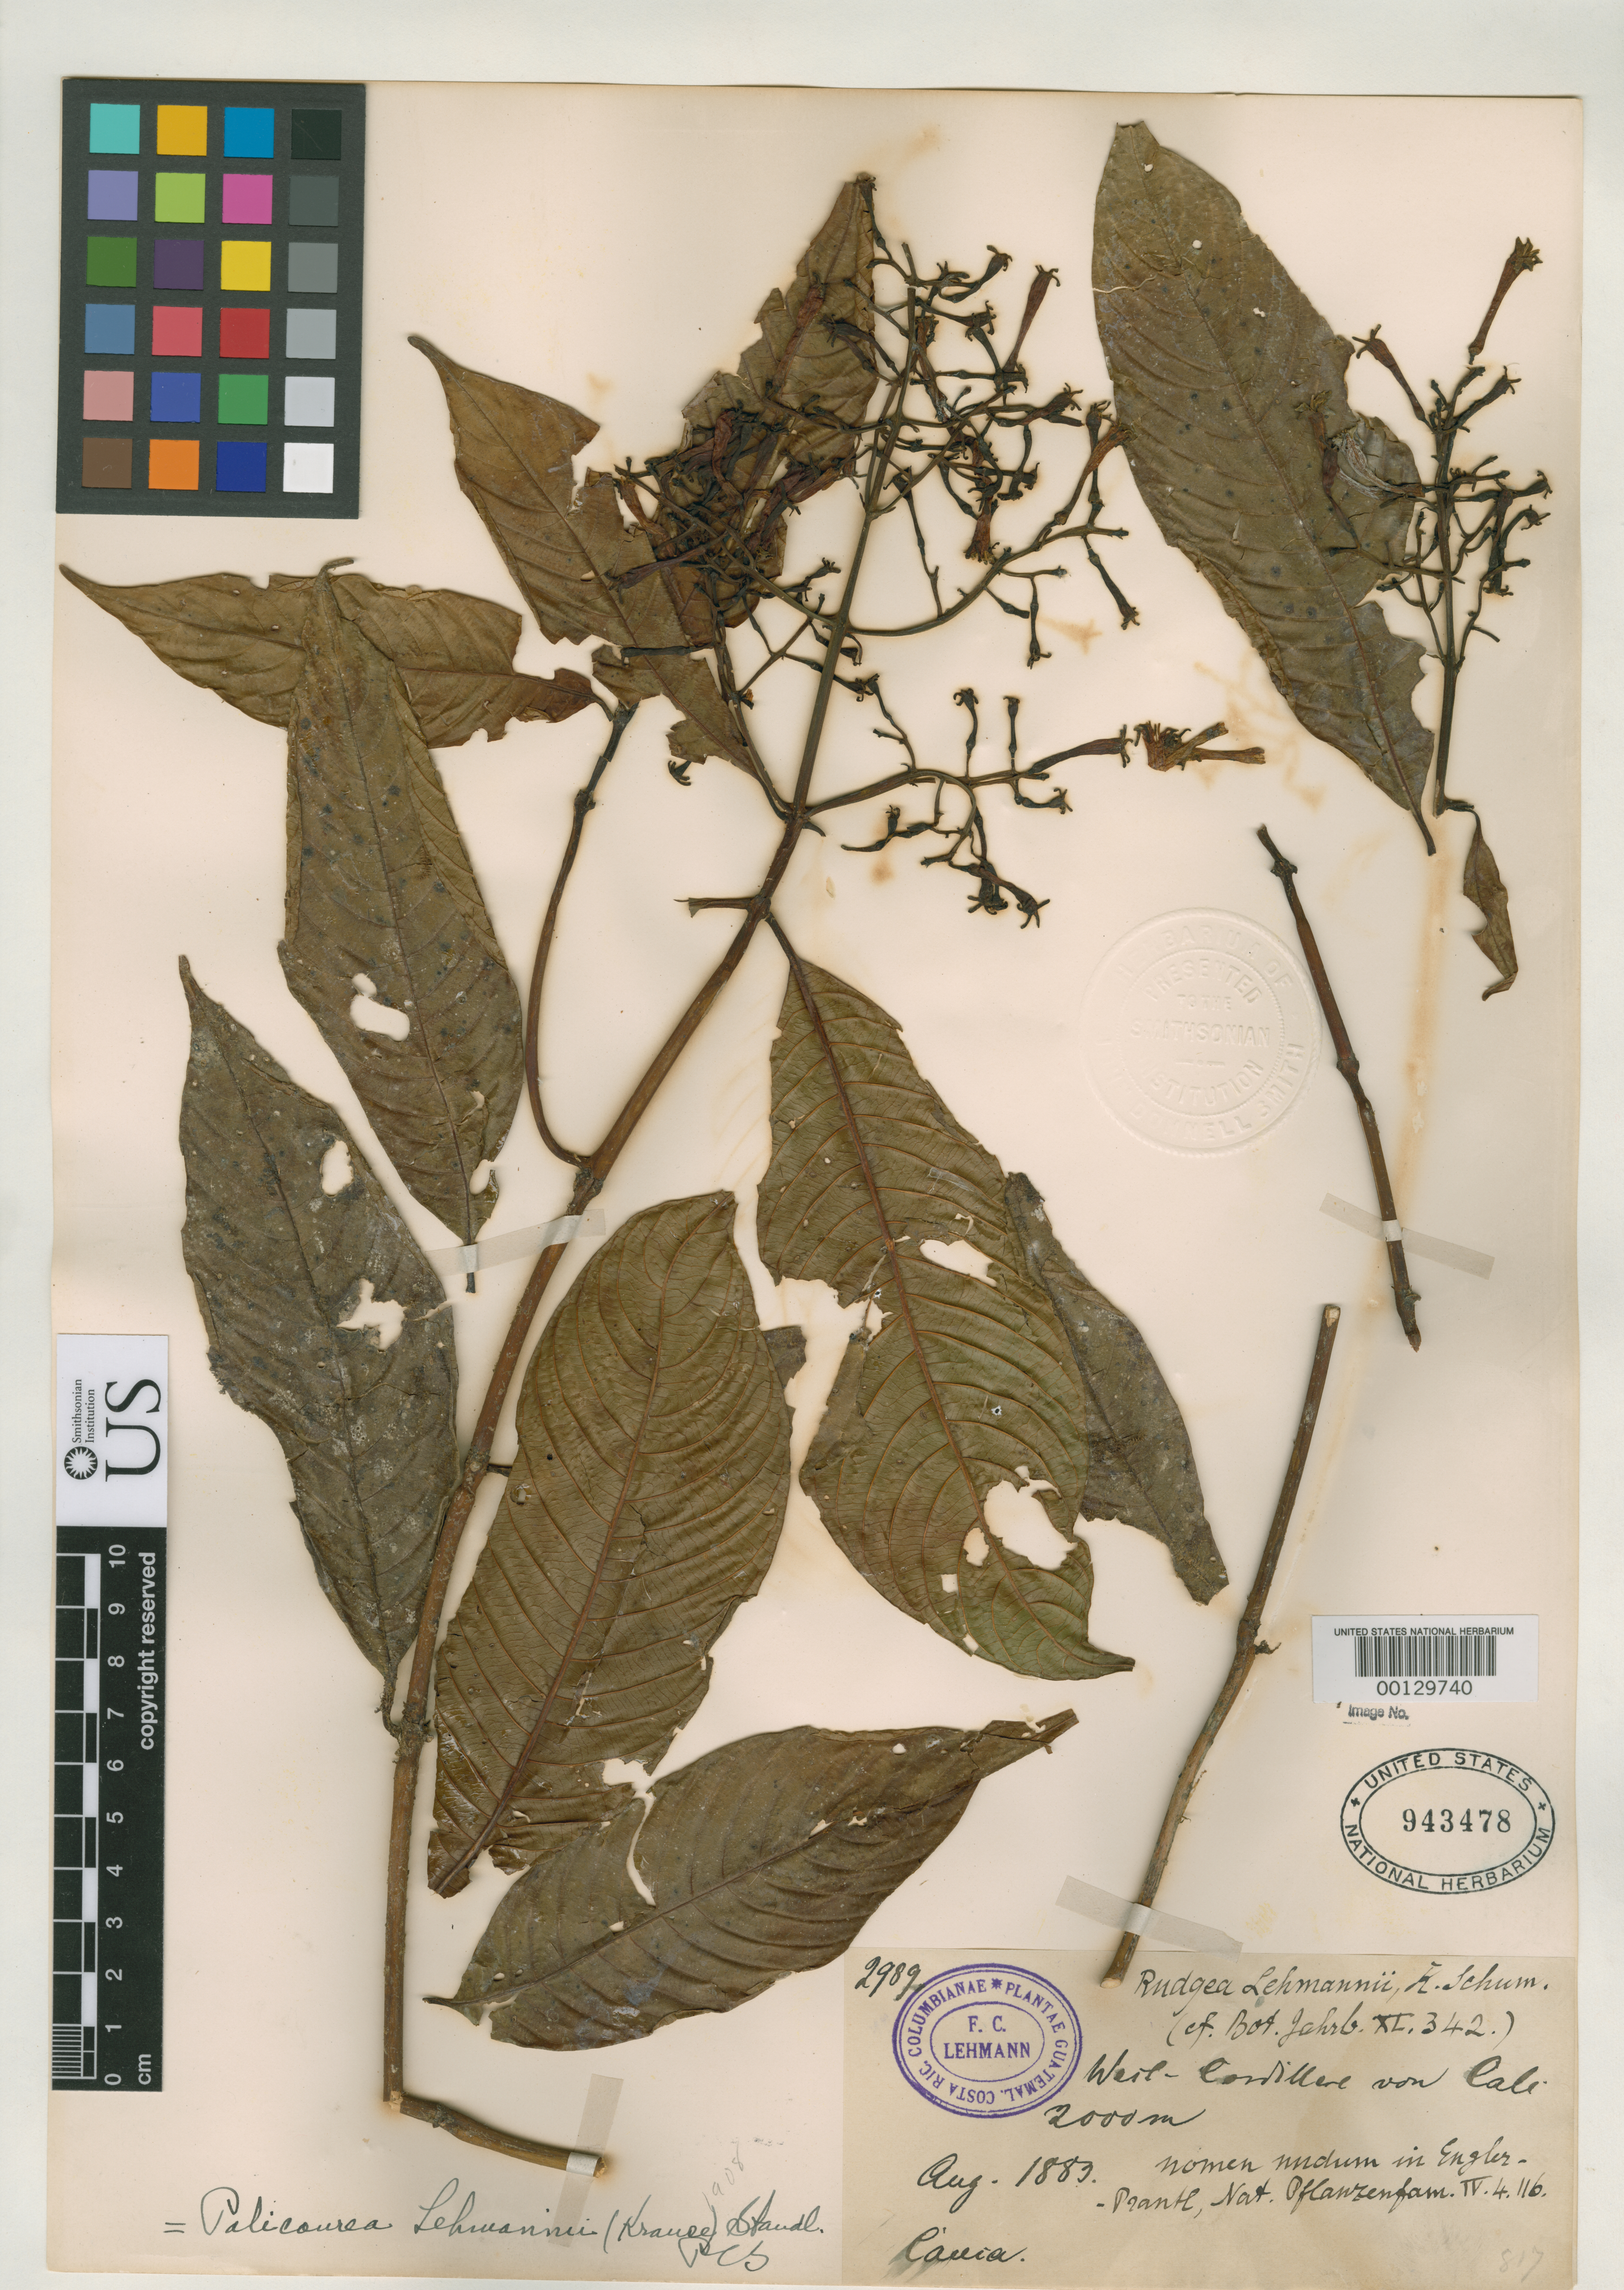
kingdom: Plantae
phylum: Tracheophyta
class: Magnoliopsida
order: Gentianales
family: Rubiaceae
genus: Rudgea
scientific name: Rudgea lehmannii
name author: K. Schum.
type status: Isotype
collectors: F. C. Lehmann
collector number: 2989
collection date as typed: Aug 1883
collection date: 1883-08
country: Colombia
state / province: Cauca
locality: West Cordillera von Cali.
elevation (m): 2000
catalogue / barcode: US 943478